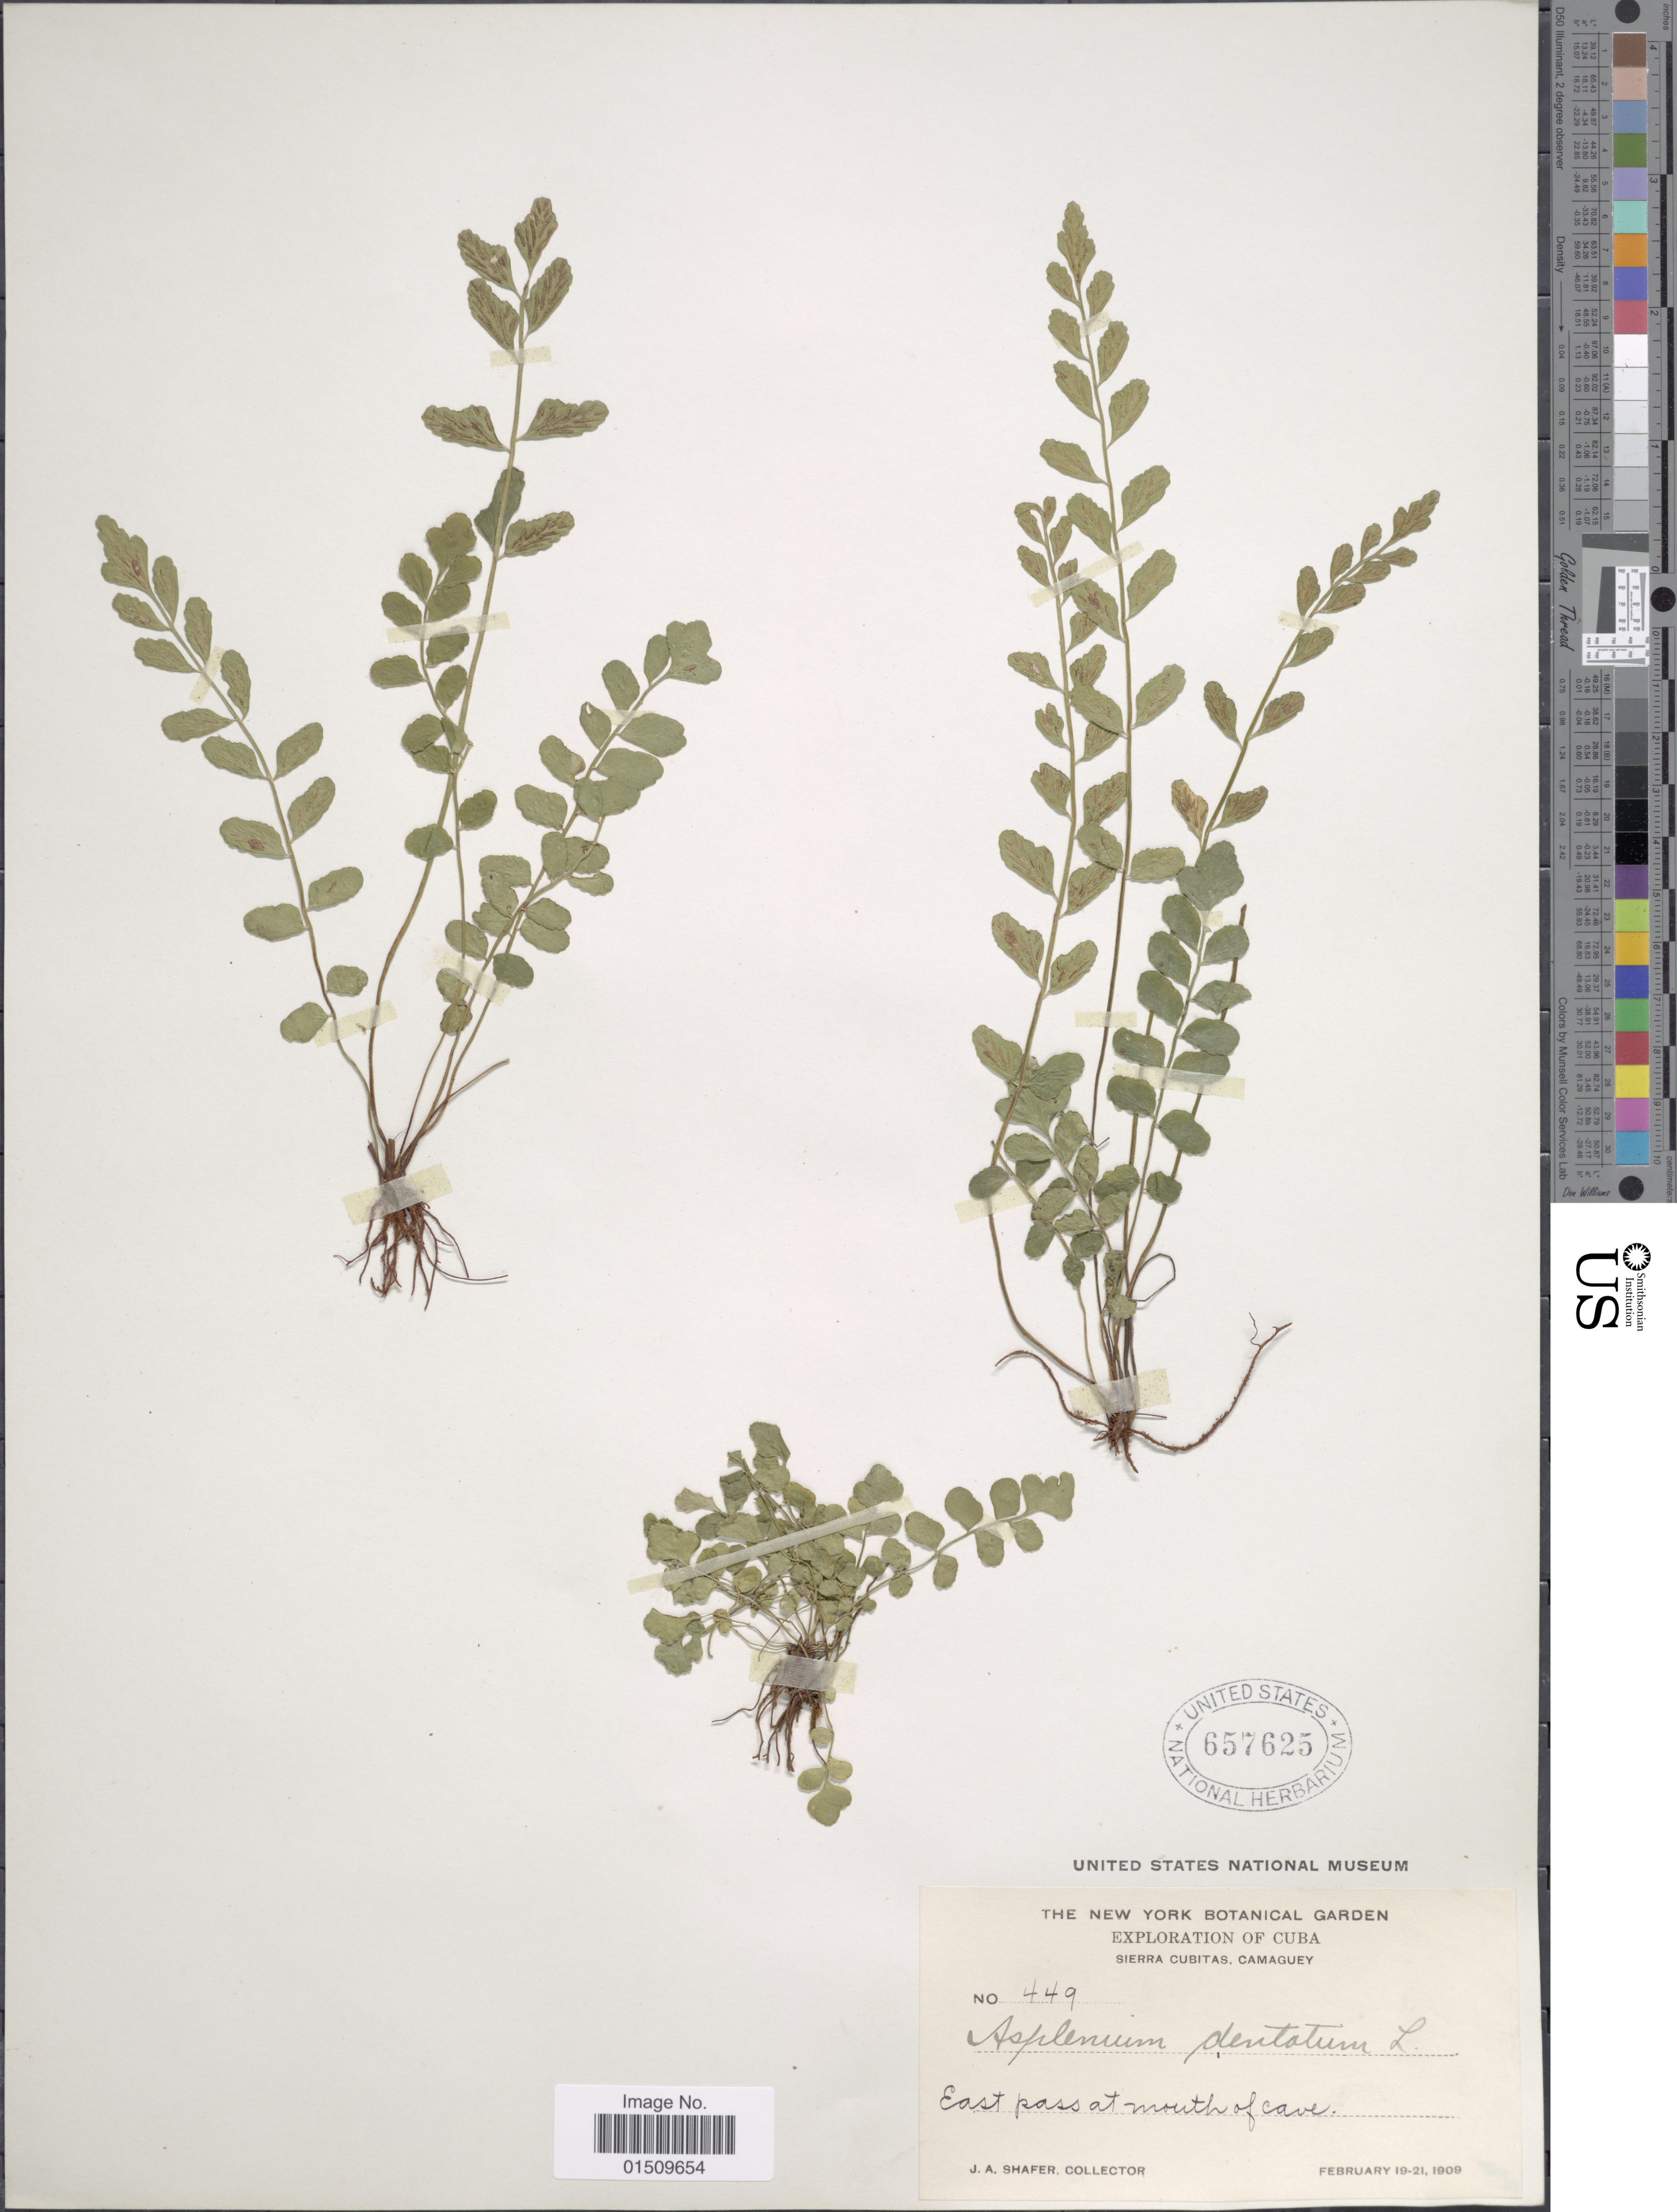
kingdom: Plantae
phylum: Tracheophyta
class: Polypodiopsida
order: Polypodiales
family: Aspleniaceae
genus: Asplenium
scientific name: Asplenium trichomanes-dentatum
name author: L.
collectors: J. A. Shafer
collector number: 449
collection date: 1909-02-19/1909-02-21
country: Cuba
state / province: Camagüey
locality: Cuba, Sierra Cubitas, East pass at mounth of cave.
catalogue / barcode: US 657625